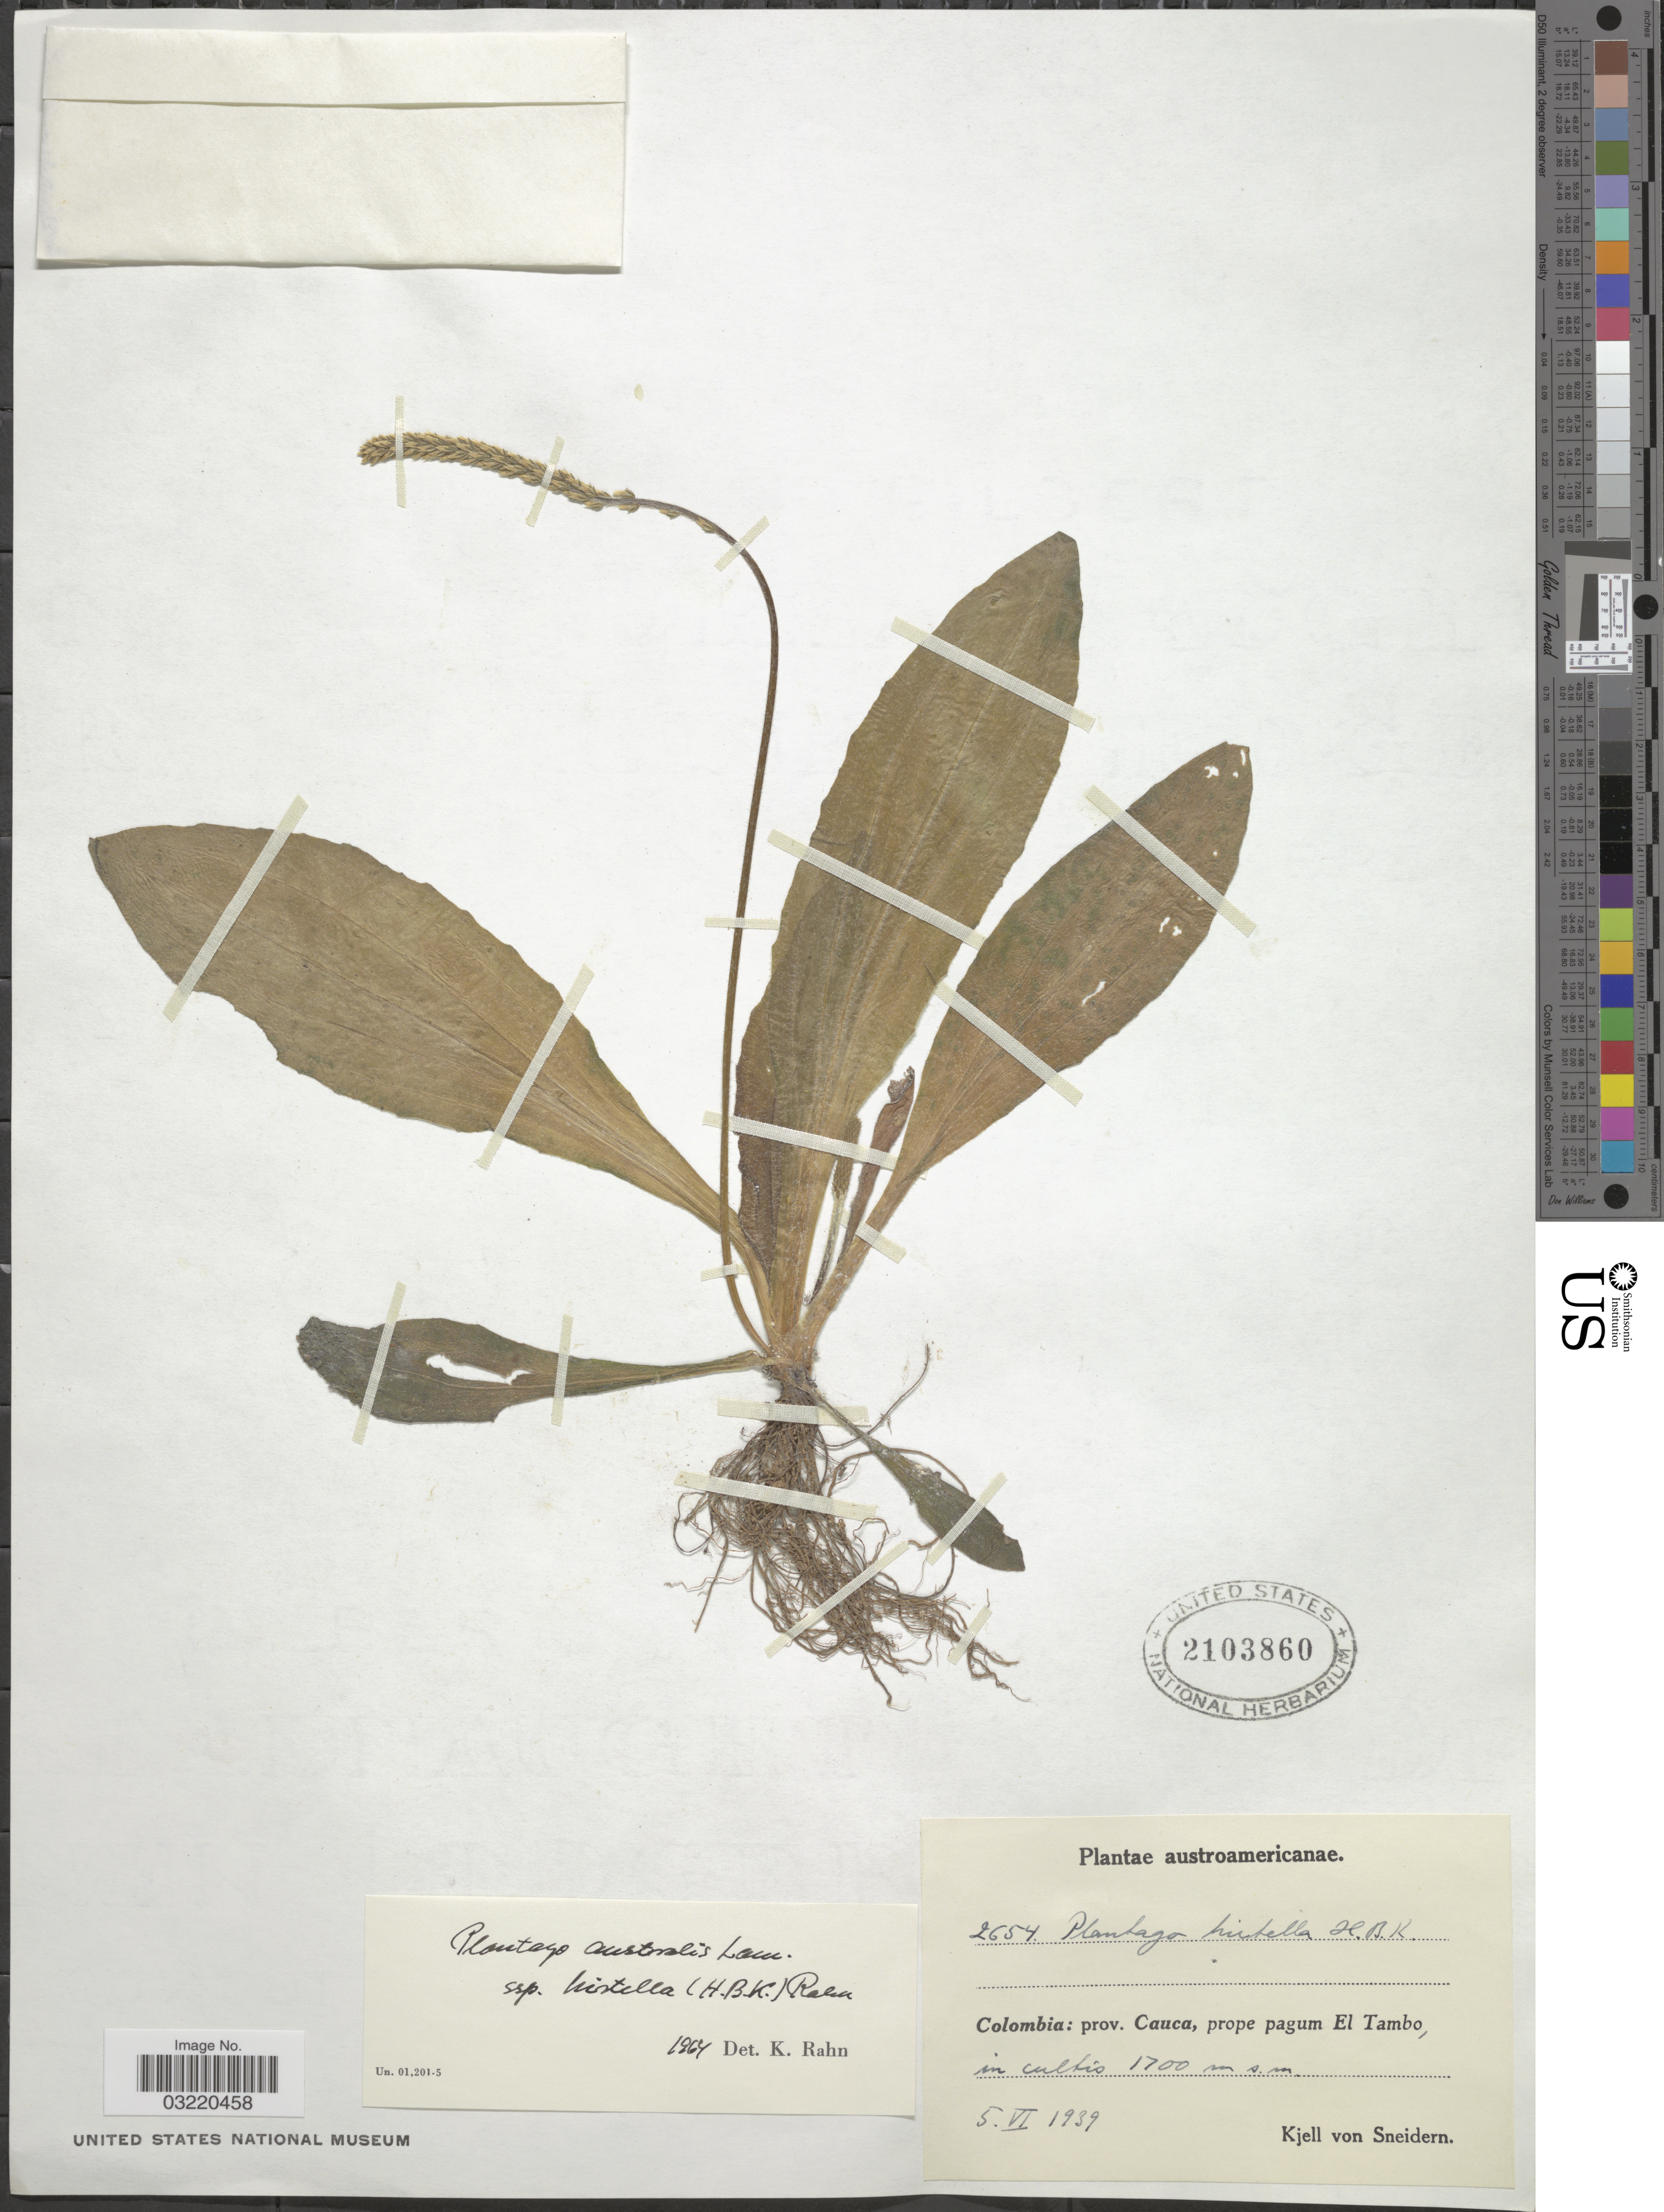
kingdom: Plantae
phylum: Tracheophyta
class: Magnoliopsida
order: Lamiales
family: Plantaginaceae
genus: Plantago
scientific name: Plantago australis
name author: Lam.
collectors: K. von Sneidern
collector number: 2654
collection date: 1939-06-05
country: Colombia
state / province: Cauca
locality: Prope pagum El Tambo.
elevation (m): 1700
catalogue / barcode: US 2103860